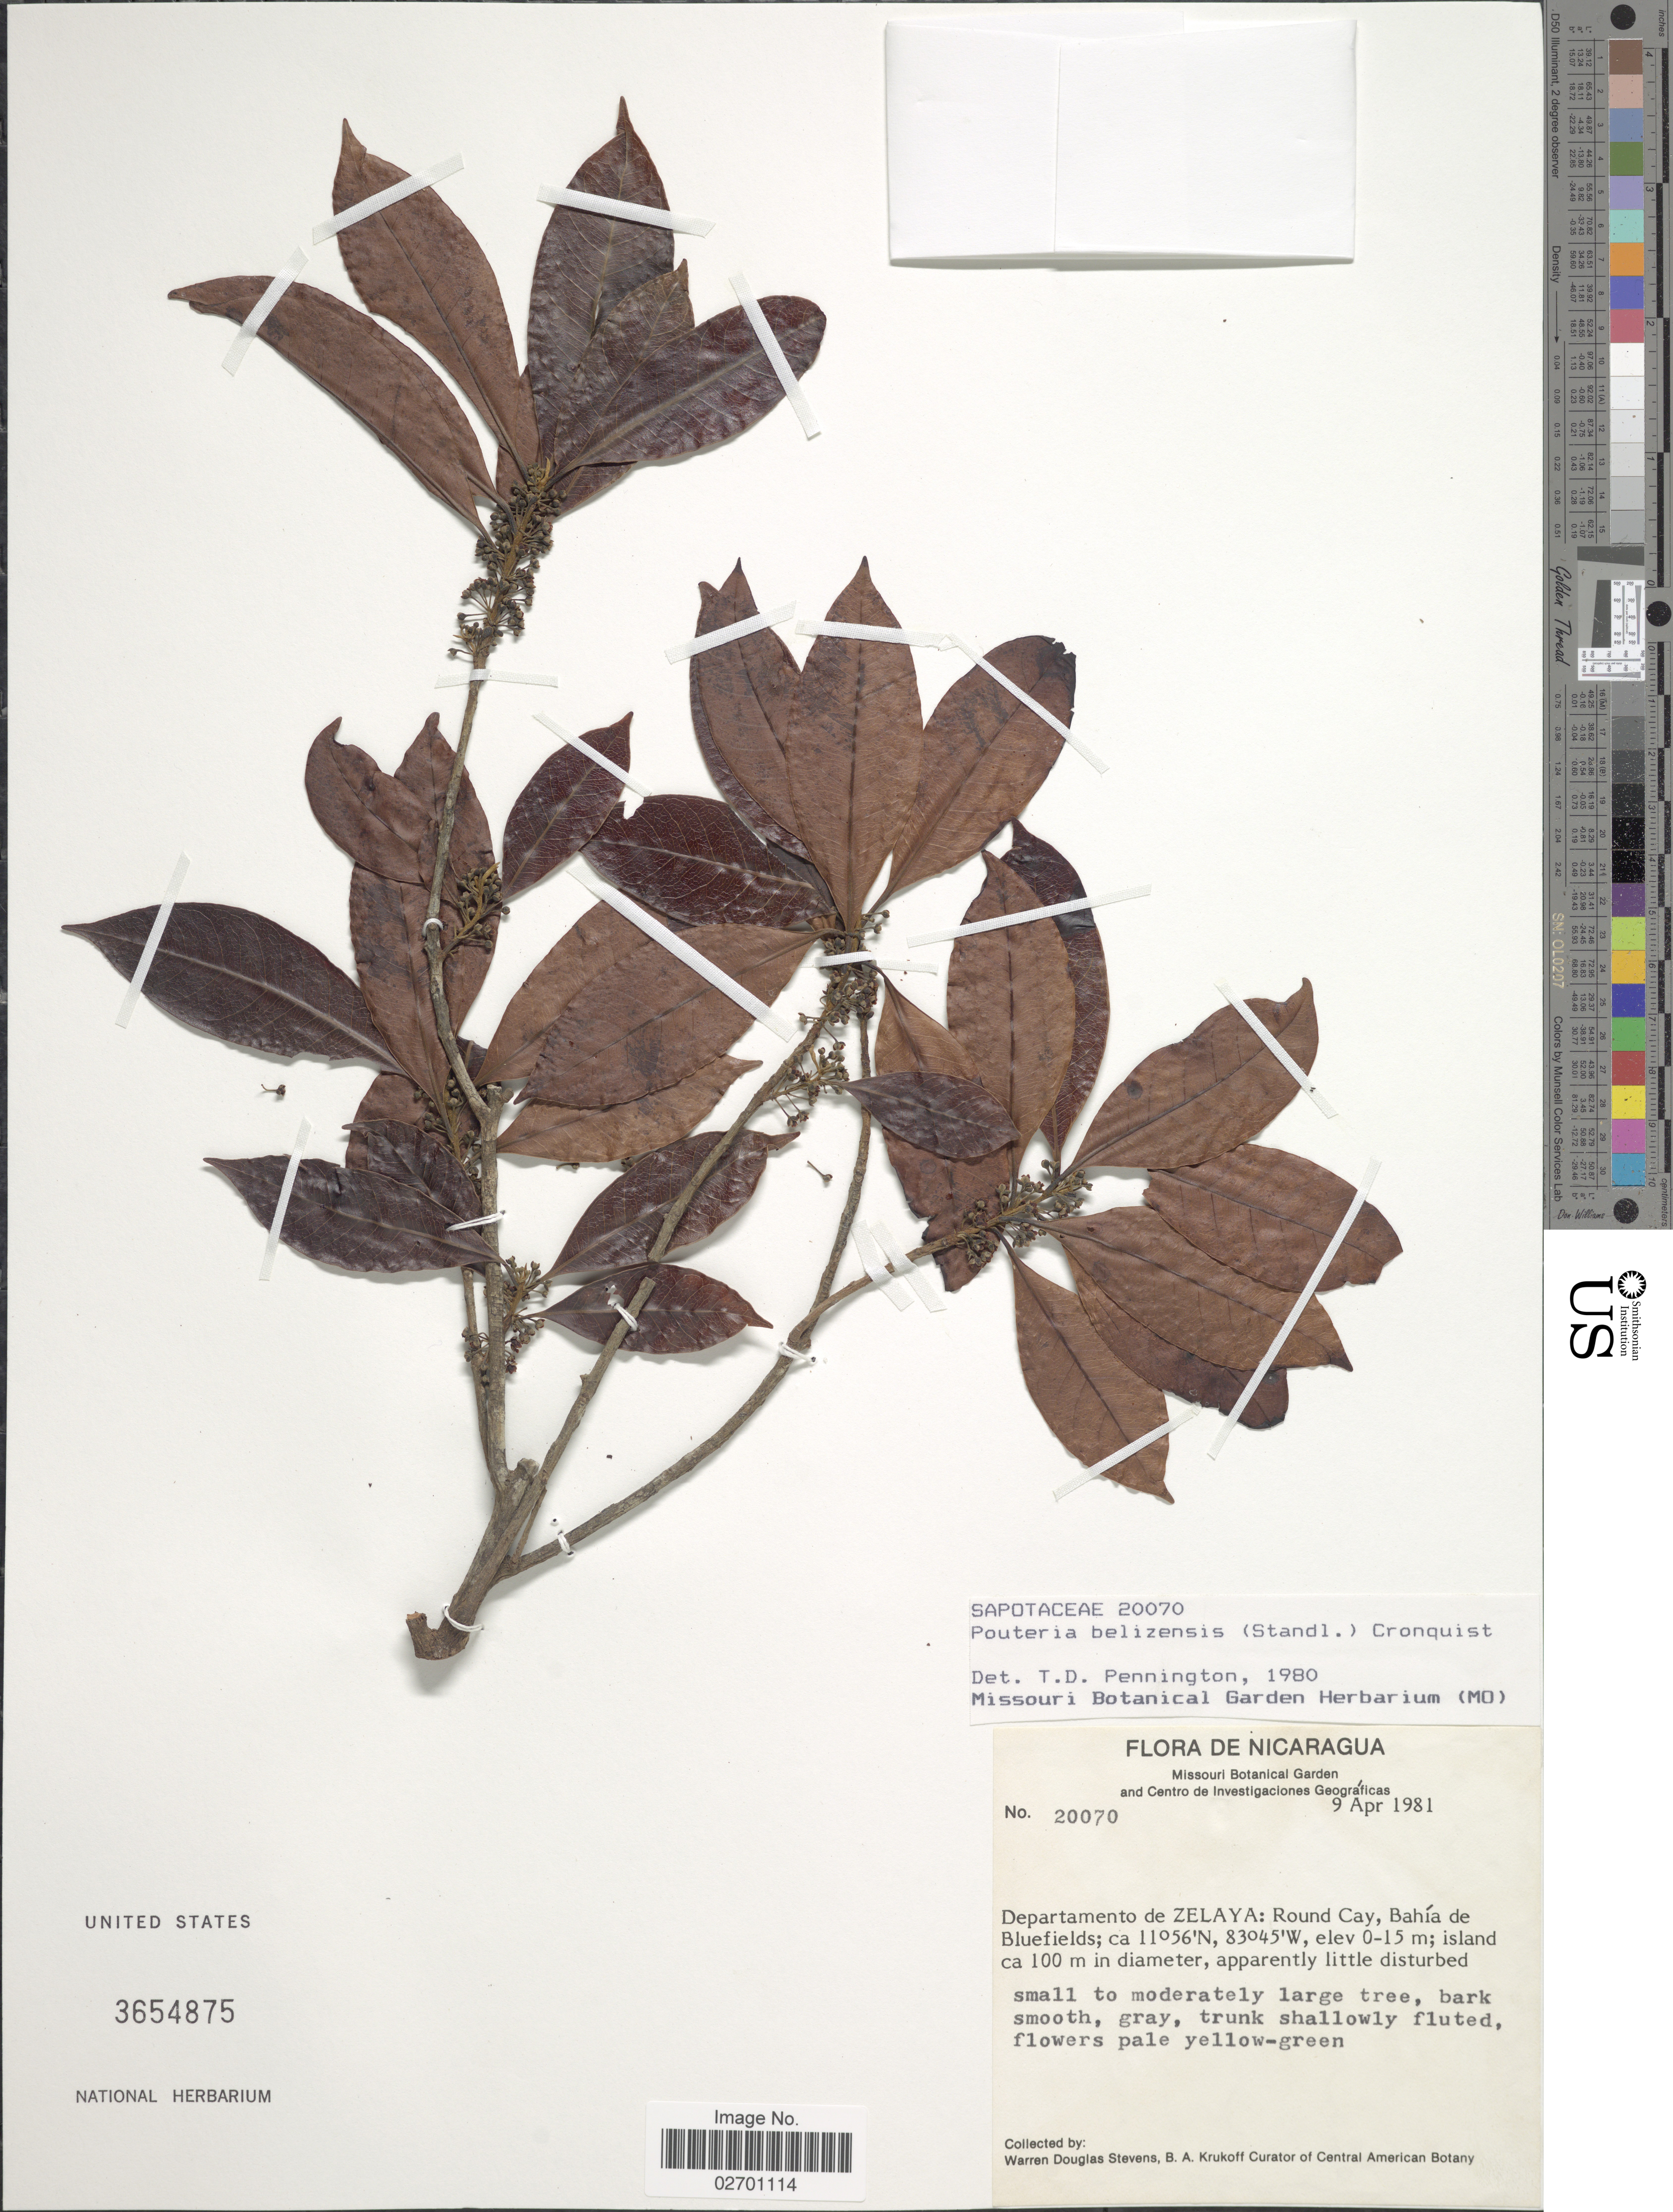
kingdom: Plantae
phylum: Tracheophyta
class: Magnoliopsida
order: Ericales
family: Sapotaceae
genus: Pouteria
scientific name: Pouteria belizensis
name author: (Standl.) Cronq.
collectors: W. D. Stevens & B. A. Krukoff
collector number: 20070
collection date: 1981-04-09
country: Nicaragua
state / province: Atlantico Sur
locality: Round Cay, Bahia de Bluefields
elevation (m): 0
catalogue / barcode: US 3654875